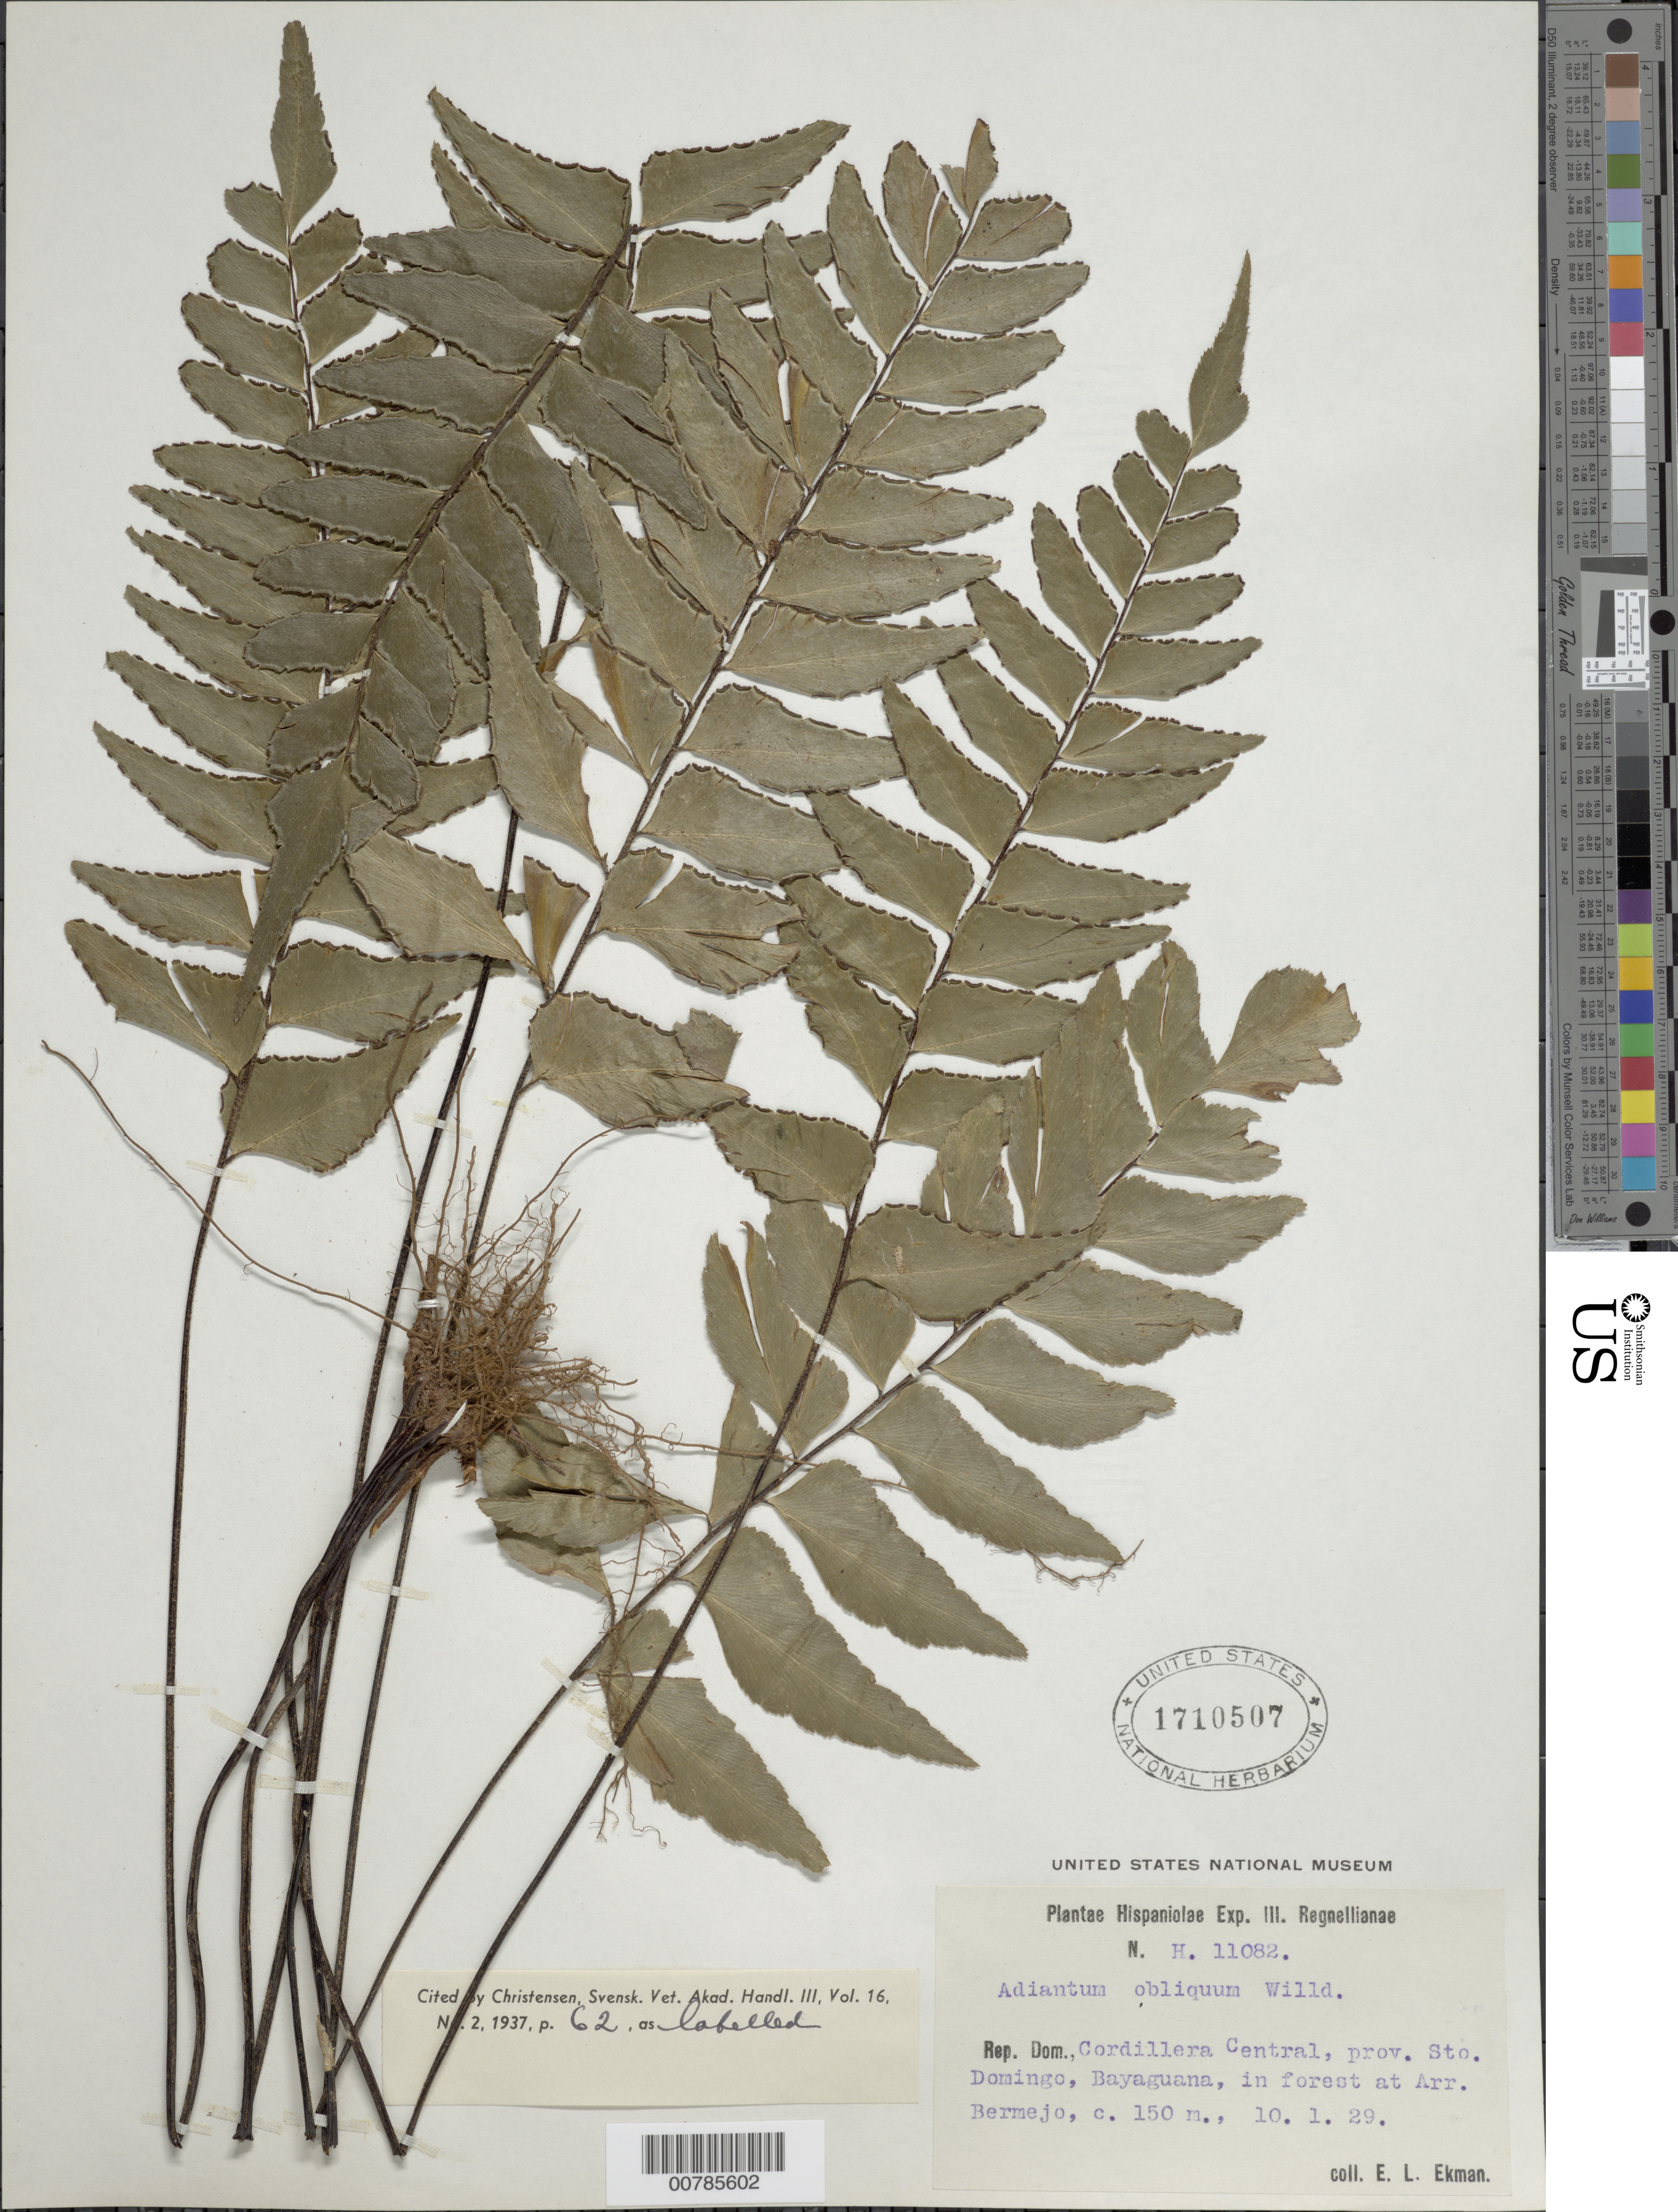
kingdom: Plantae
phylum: Tracheophyta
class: Polypodiopsida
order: Polypodiales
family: Pteridaceae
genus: Adiantum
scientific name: Adiantum obliquum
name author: Willd.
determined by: Christensen, C. F. A.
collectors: E. L. Ekman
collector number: H 11082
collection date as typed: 10 Jan 1929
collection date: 1929-01-10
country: Dominican Republic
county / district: Prov. Santo Domingo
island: Hispaniola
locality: Cordillera Central, Bayaguana, at Arr. Bermejoq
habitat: In forest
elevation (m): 150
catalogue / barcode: US 1710507